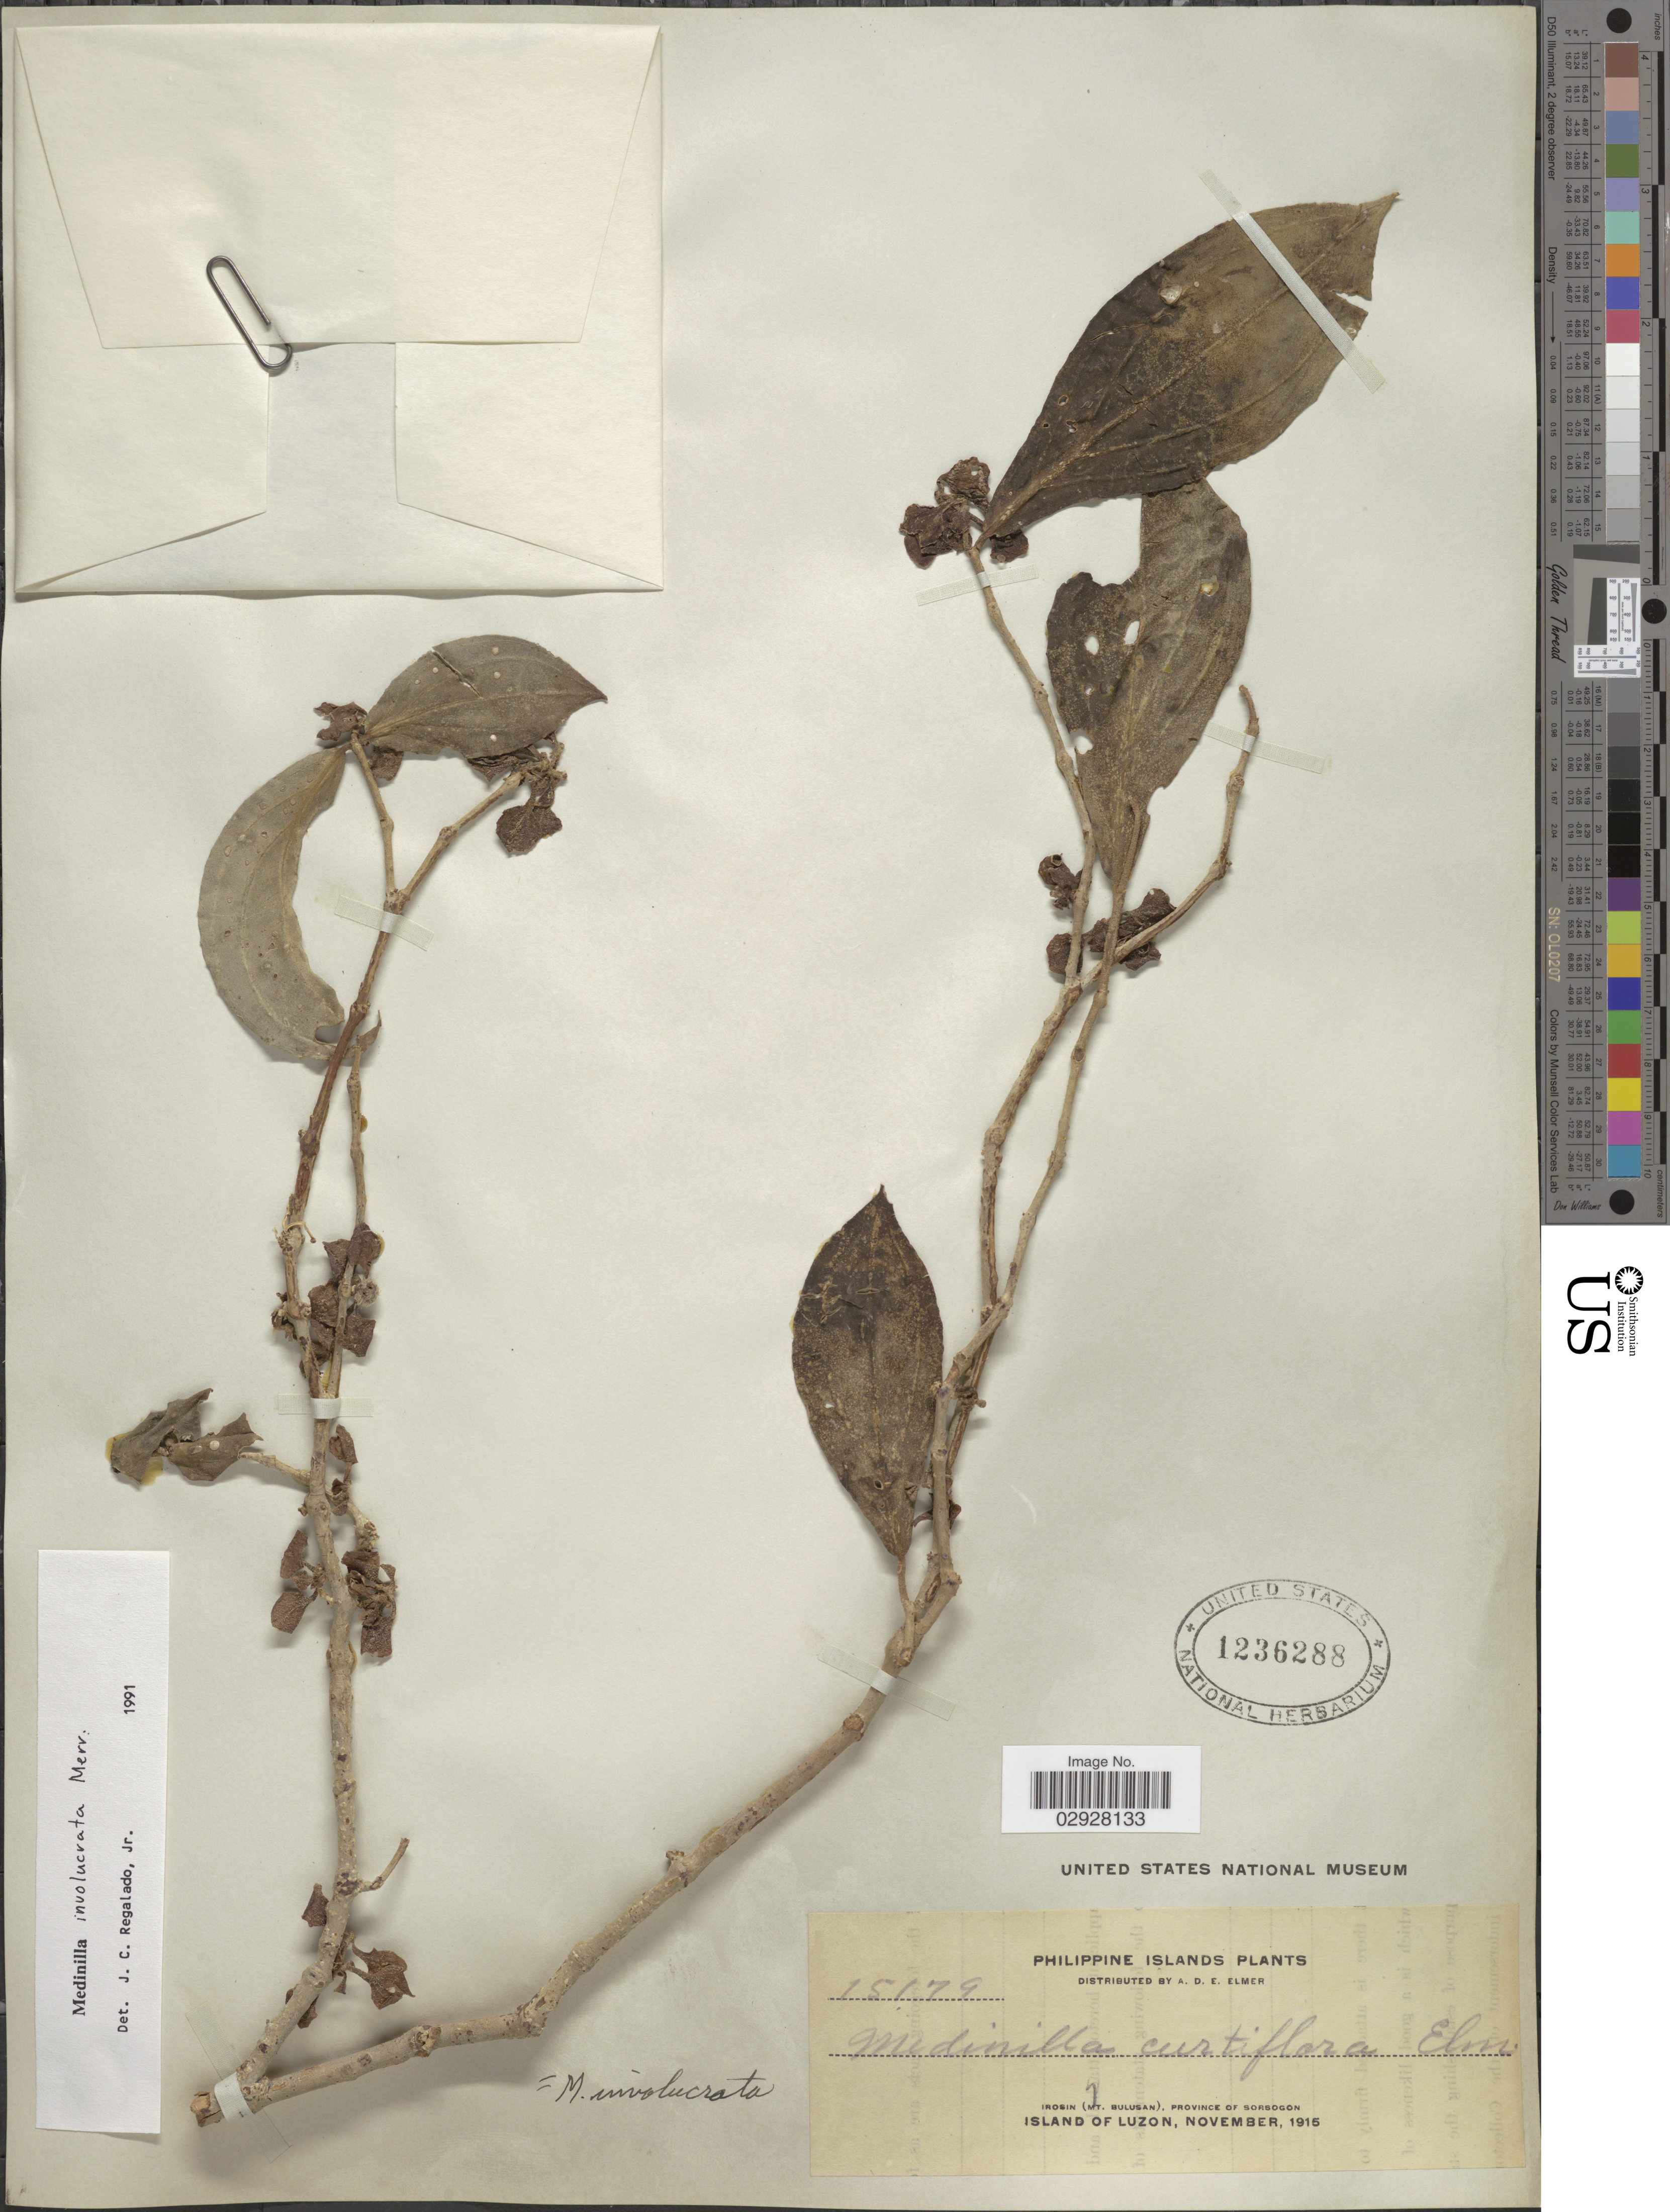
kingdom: Plantae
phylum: Tracheophyta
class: Magnoliopsida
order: Myrtales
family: Melastomataceae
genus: Medinilla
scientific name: Medinilla involucrata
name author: Merr.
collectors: A. D. E. Elmer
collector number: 15179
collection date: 1915-11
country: Philippines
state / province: Bicol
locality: Irosin (Mt. Bulusan), Province of Sorsogon, Island of Luzon.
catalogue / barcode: US 1236288